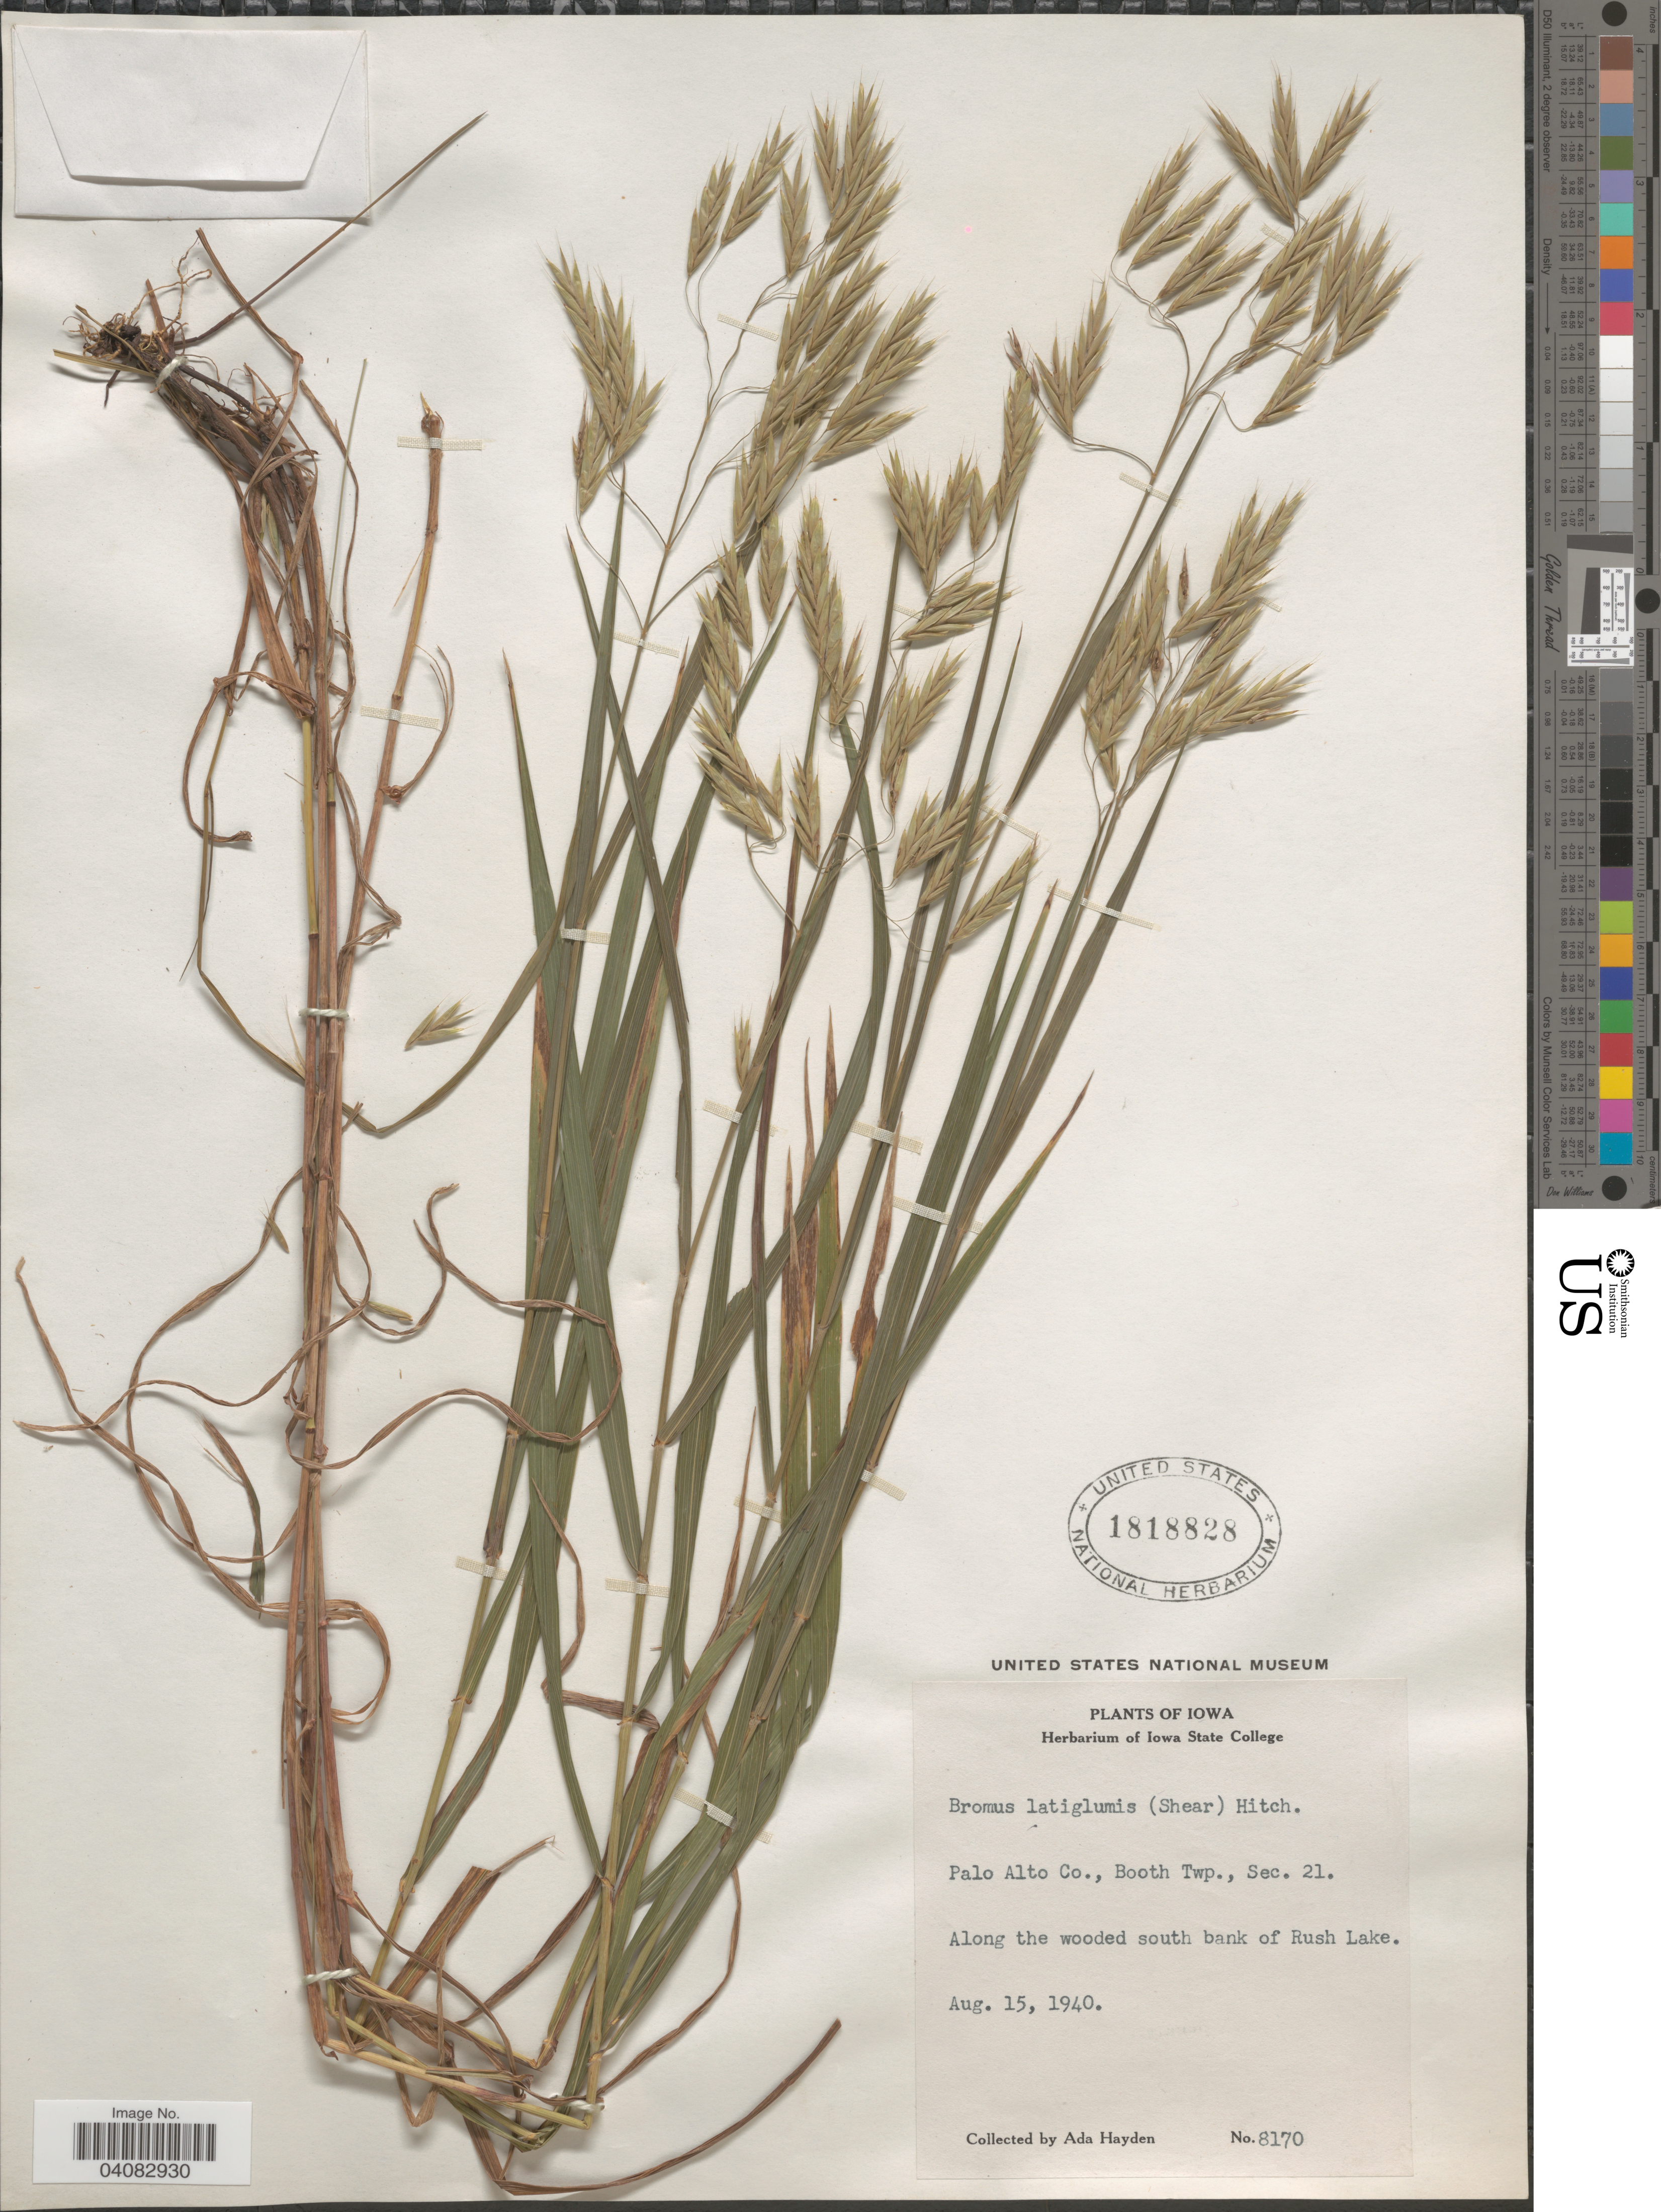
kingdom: Plantae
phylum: Tracheophyta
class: Liliopsida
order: Poales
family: Poaceae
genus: Bromus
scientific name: Bromus latiglumis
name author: (Scribn. ex Shear) Hitchc.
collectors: Ada Hayden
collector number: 8170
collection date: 1940-08-15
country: United States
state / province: Iowa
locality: Palo Alto Co., Booth Twp., Sec. 21. Along the wooded south bank of Rush Lake.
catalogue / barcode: US 1818828